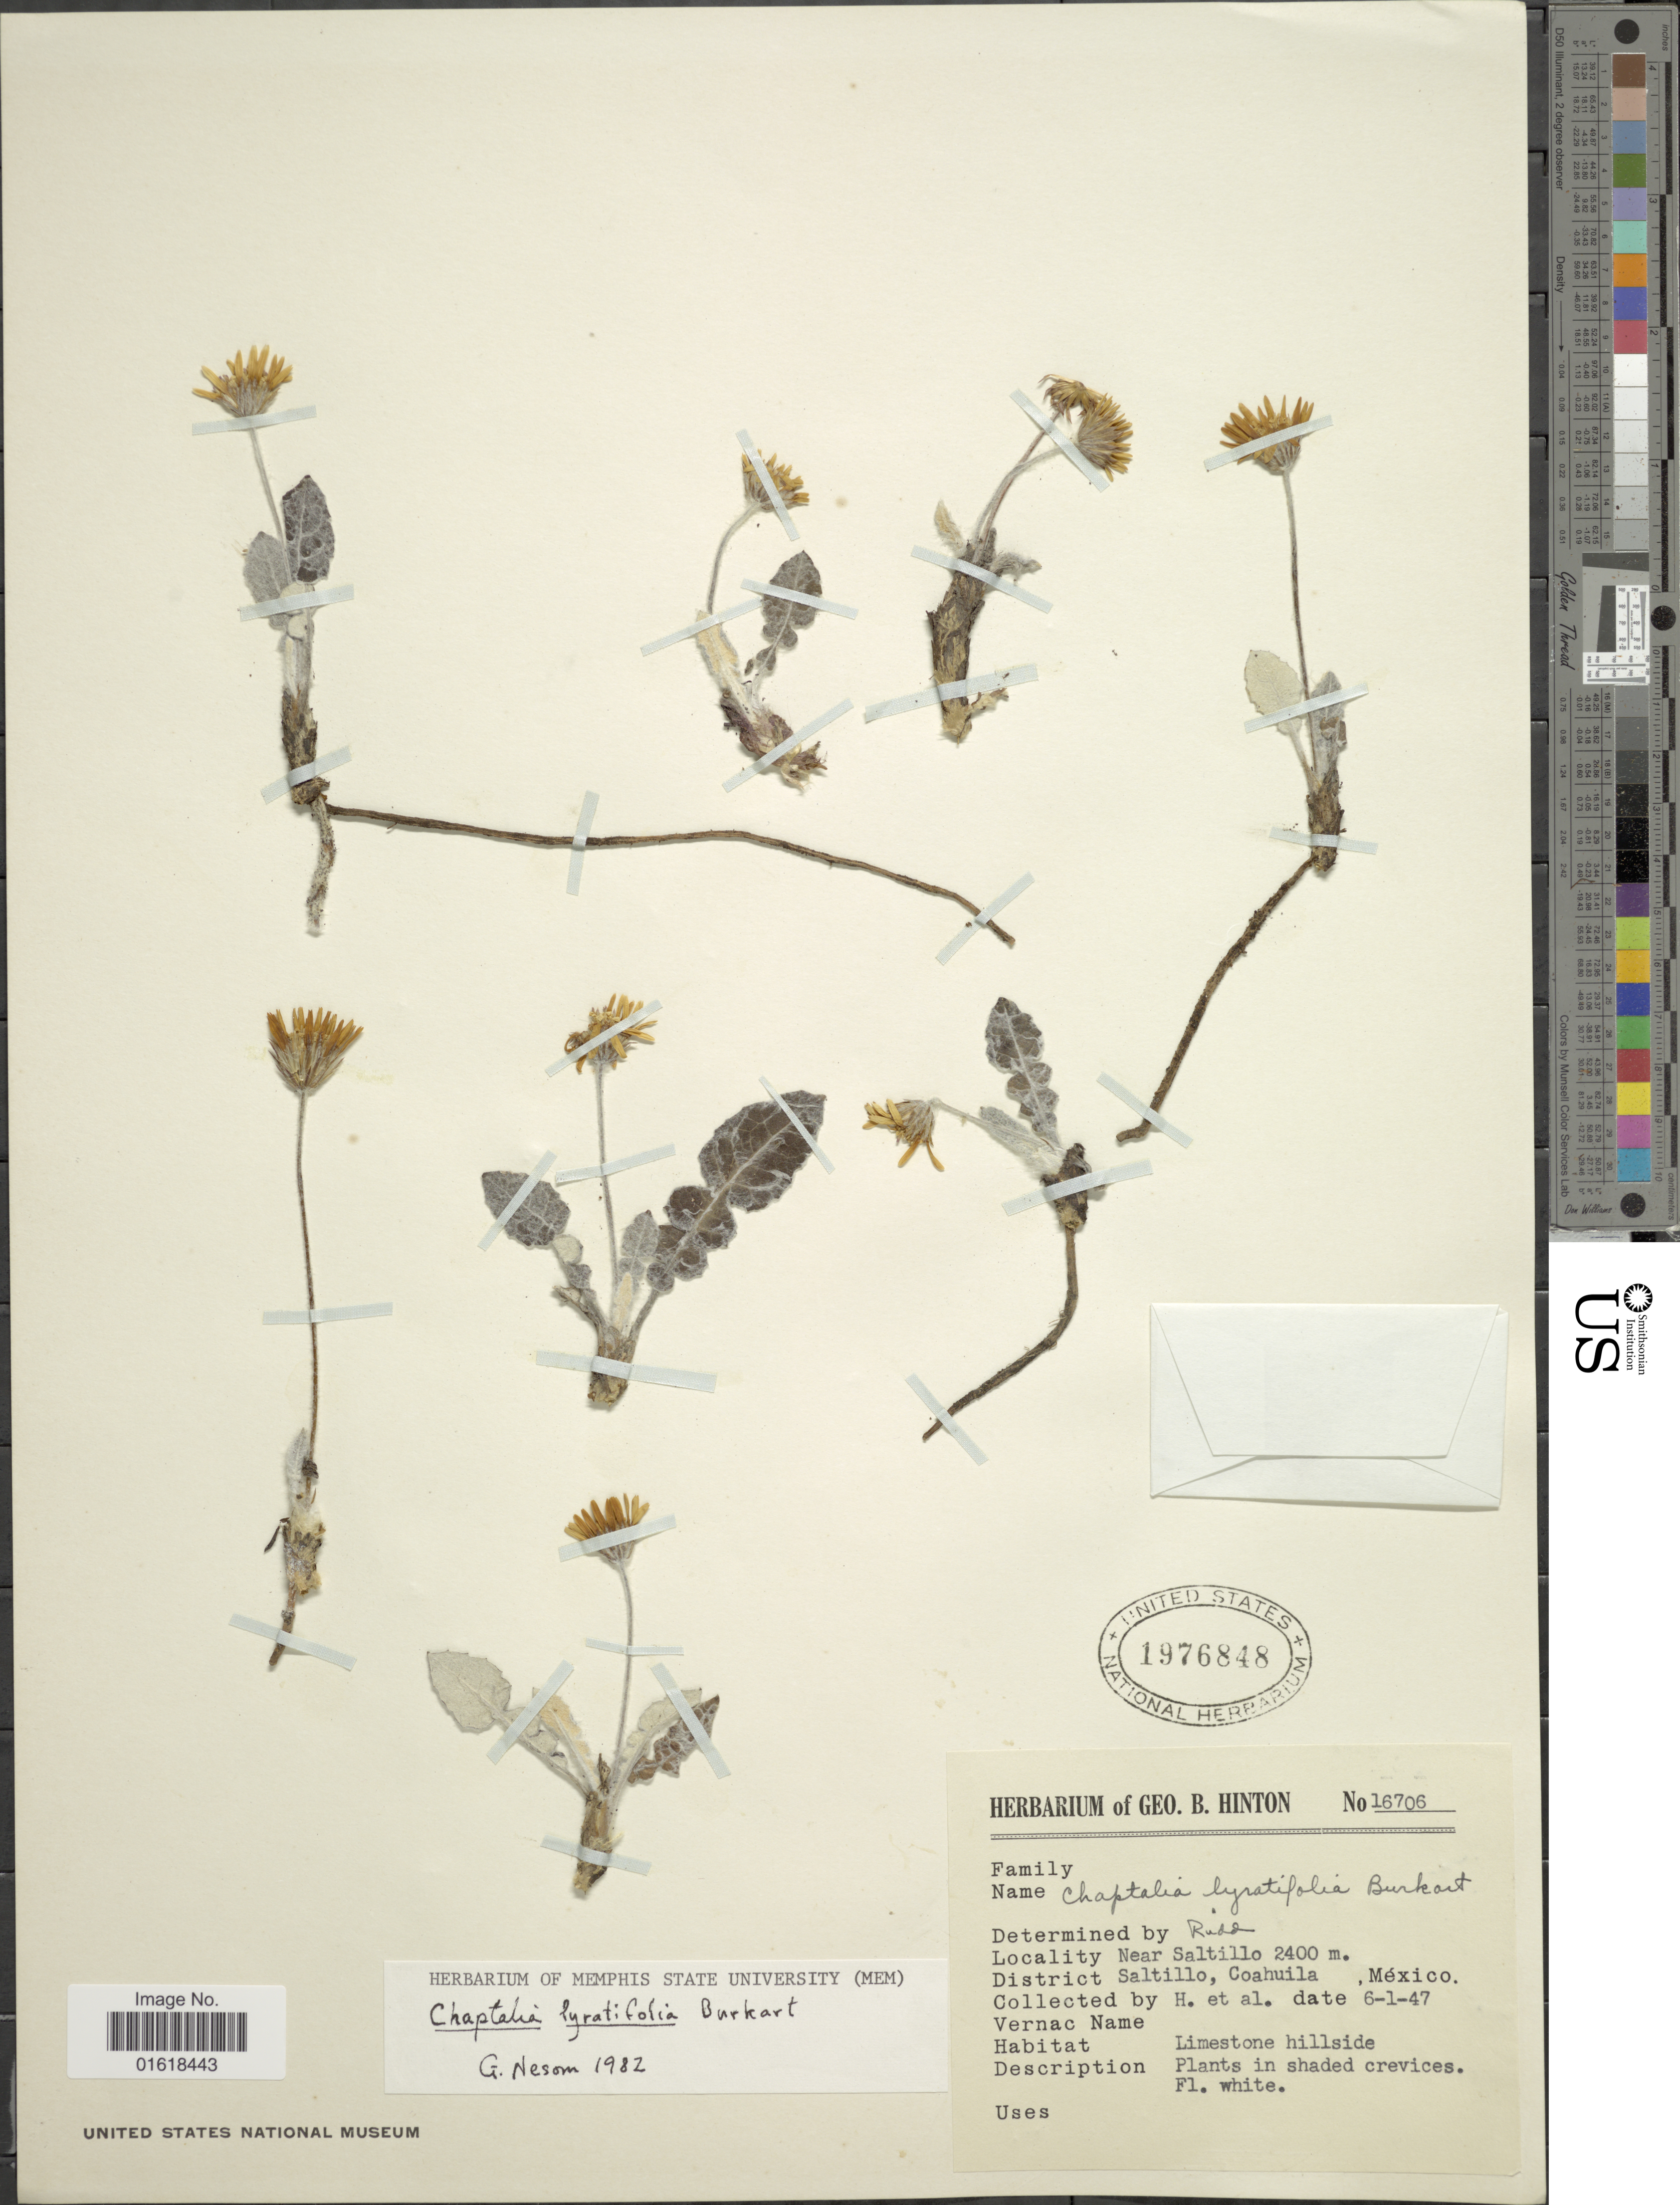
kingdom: Plantae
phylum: Tracheophyta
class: Magnoliopsida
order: Asterales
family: Asteraceae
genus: Chaptalia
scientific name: Chaptalia lyratifolia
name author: Burkart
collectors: G. B. Hinton & et al.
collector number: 16706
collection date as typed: Transcribed d/m/y: 6/1/47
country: Mexico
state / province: Coahuila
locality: Near Saltillo. District Saltillo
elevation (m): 2400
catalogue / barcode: US 1976848